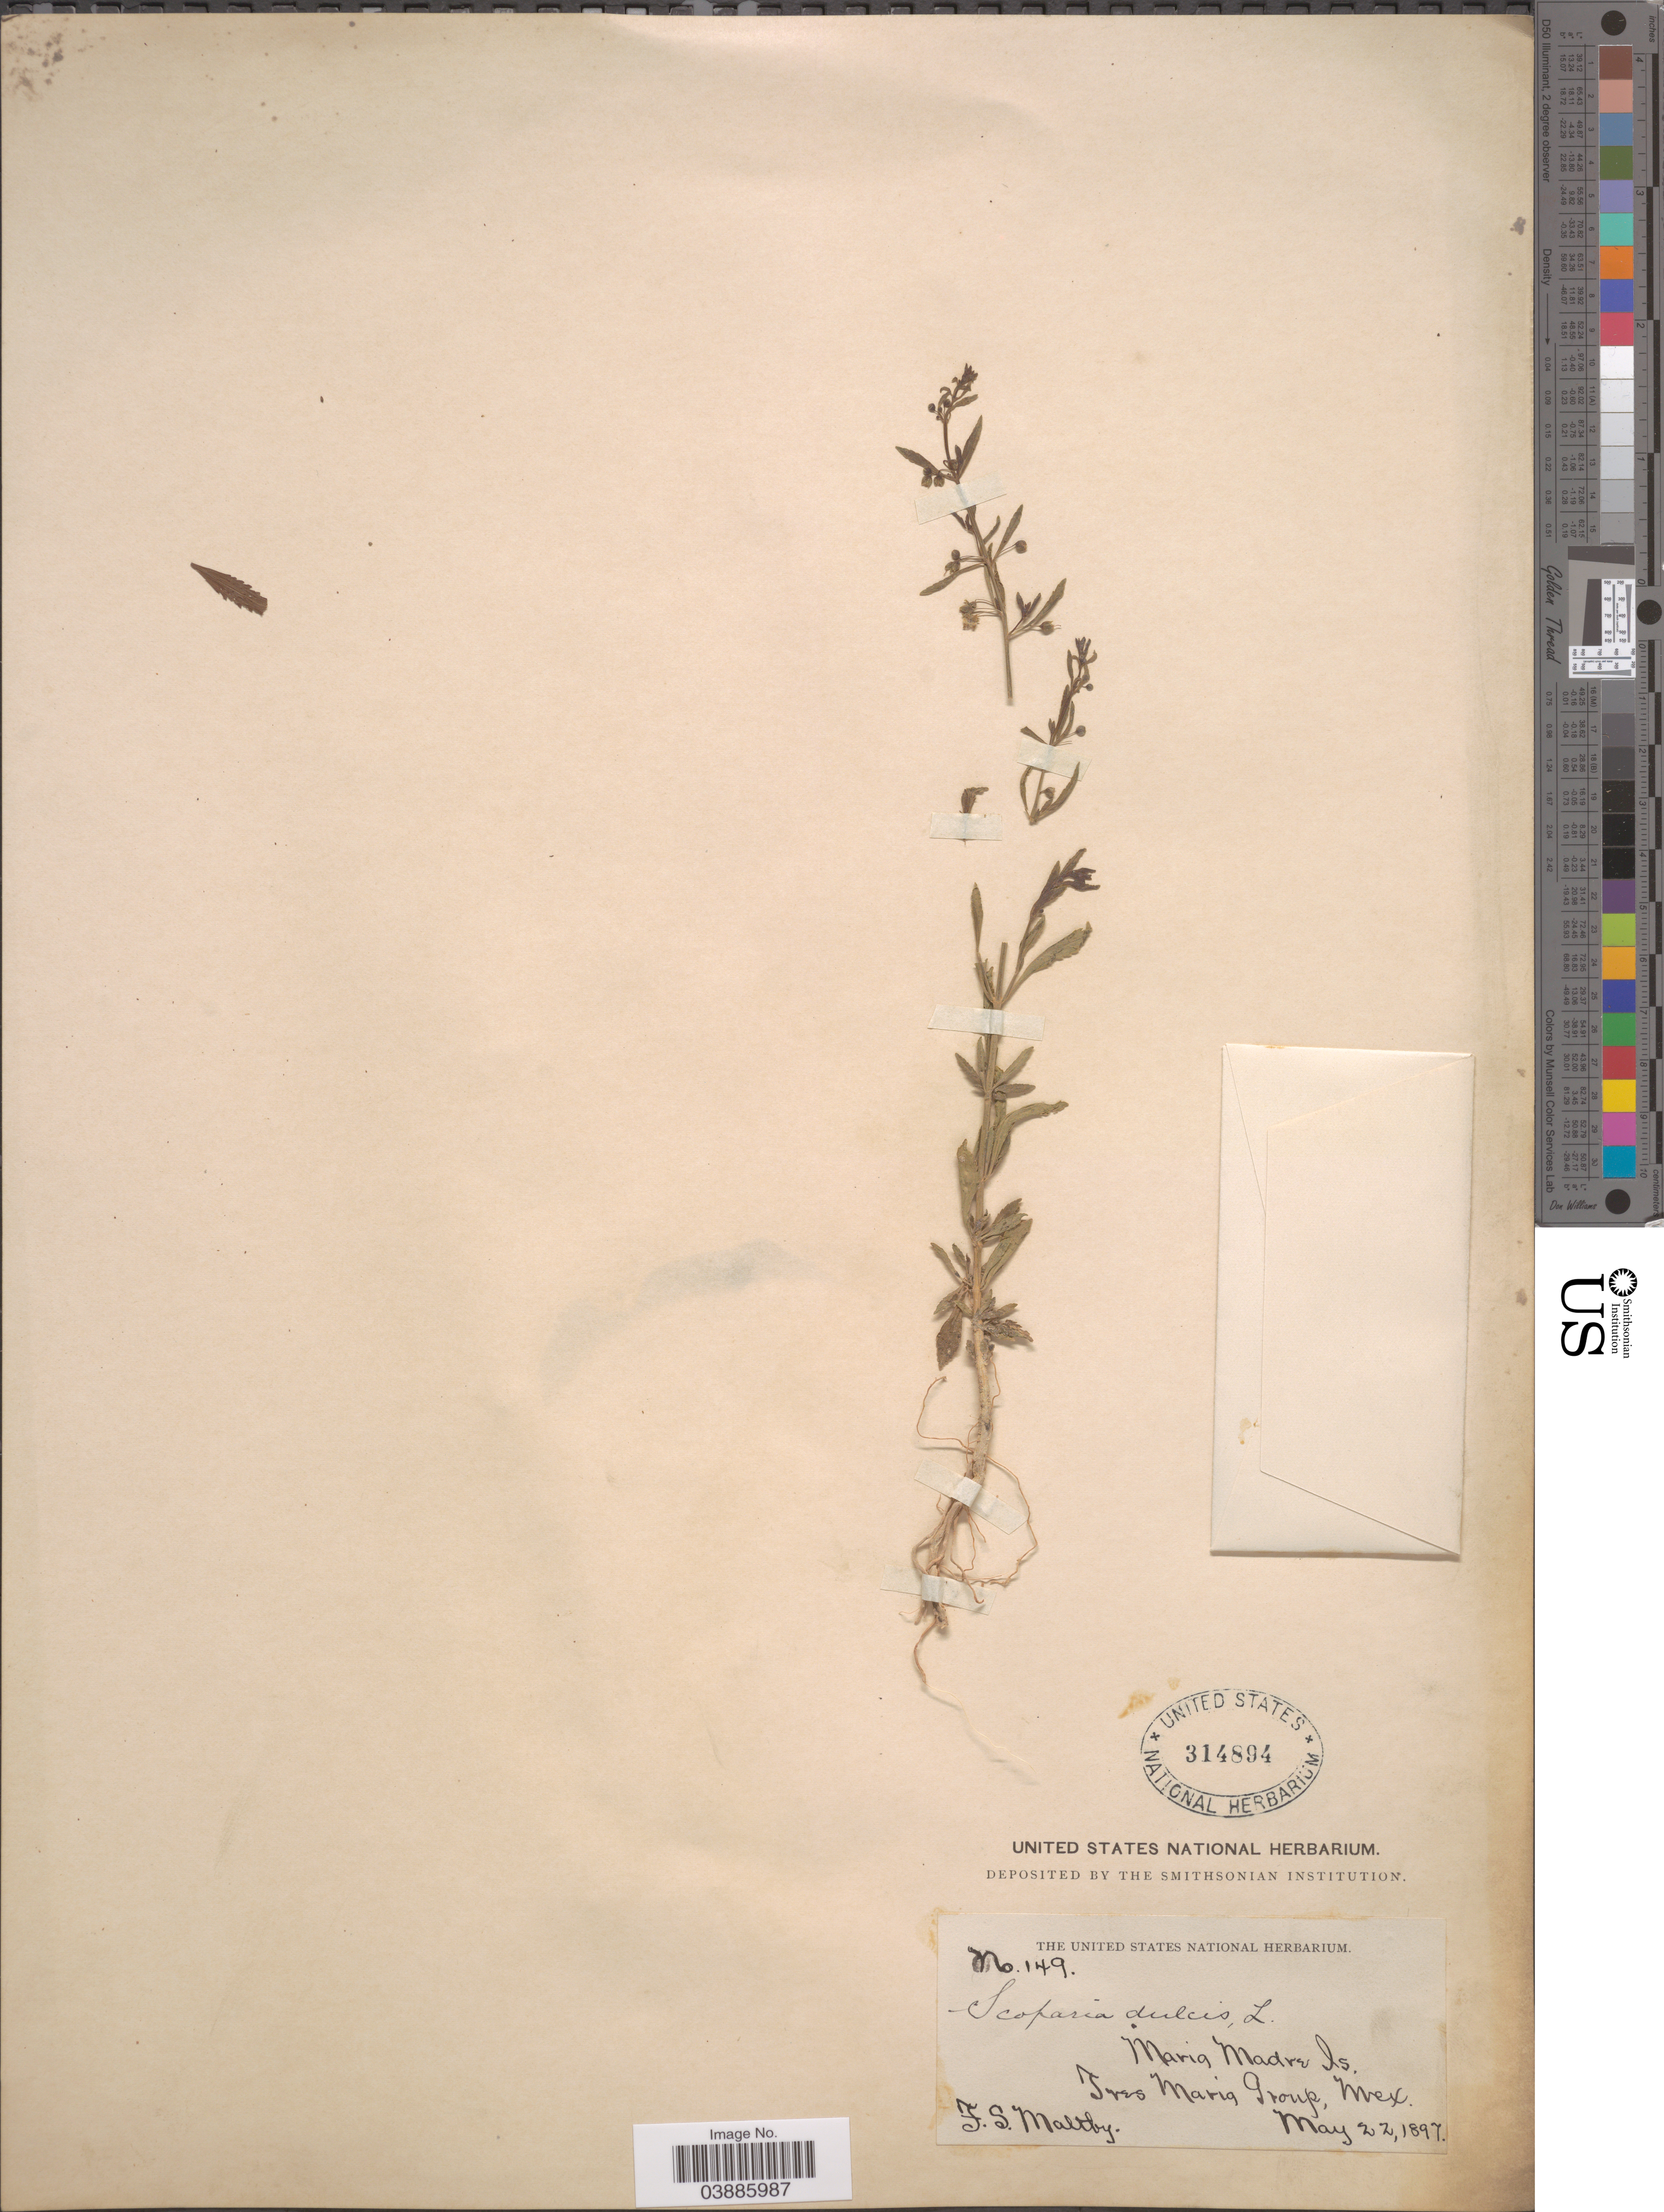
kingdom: Plantae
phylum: Tracheophyta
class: Magnoliopsida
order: Lamiales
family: Plantaginaceae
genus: Scoparia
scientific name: Scoparia dulcis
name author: L.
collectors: F. S. Maltby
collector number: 149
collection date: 1897-05-22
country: Mexico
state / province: Nayarit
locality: Maria Madre Is. Tres Maria Group.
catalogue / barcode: US 314894